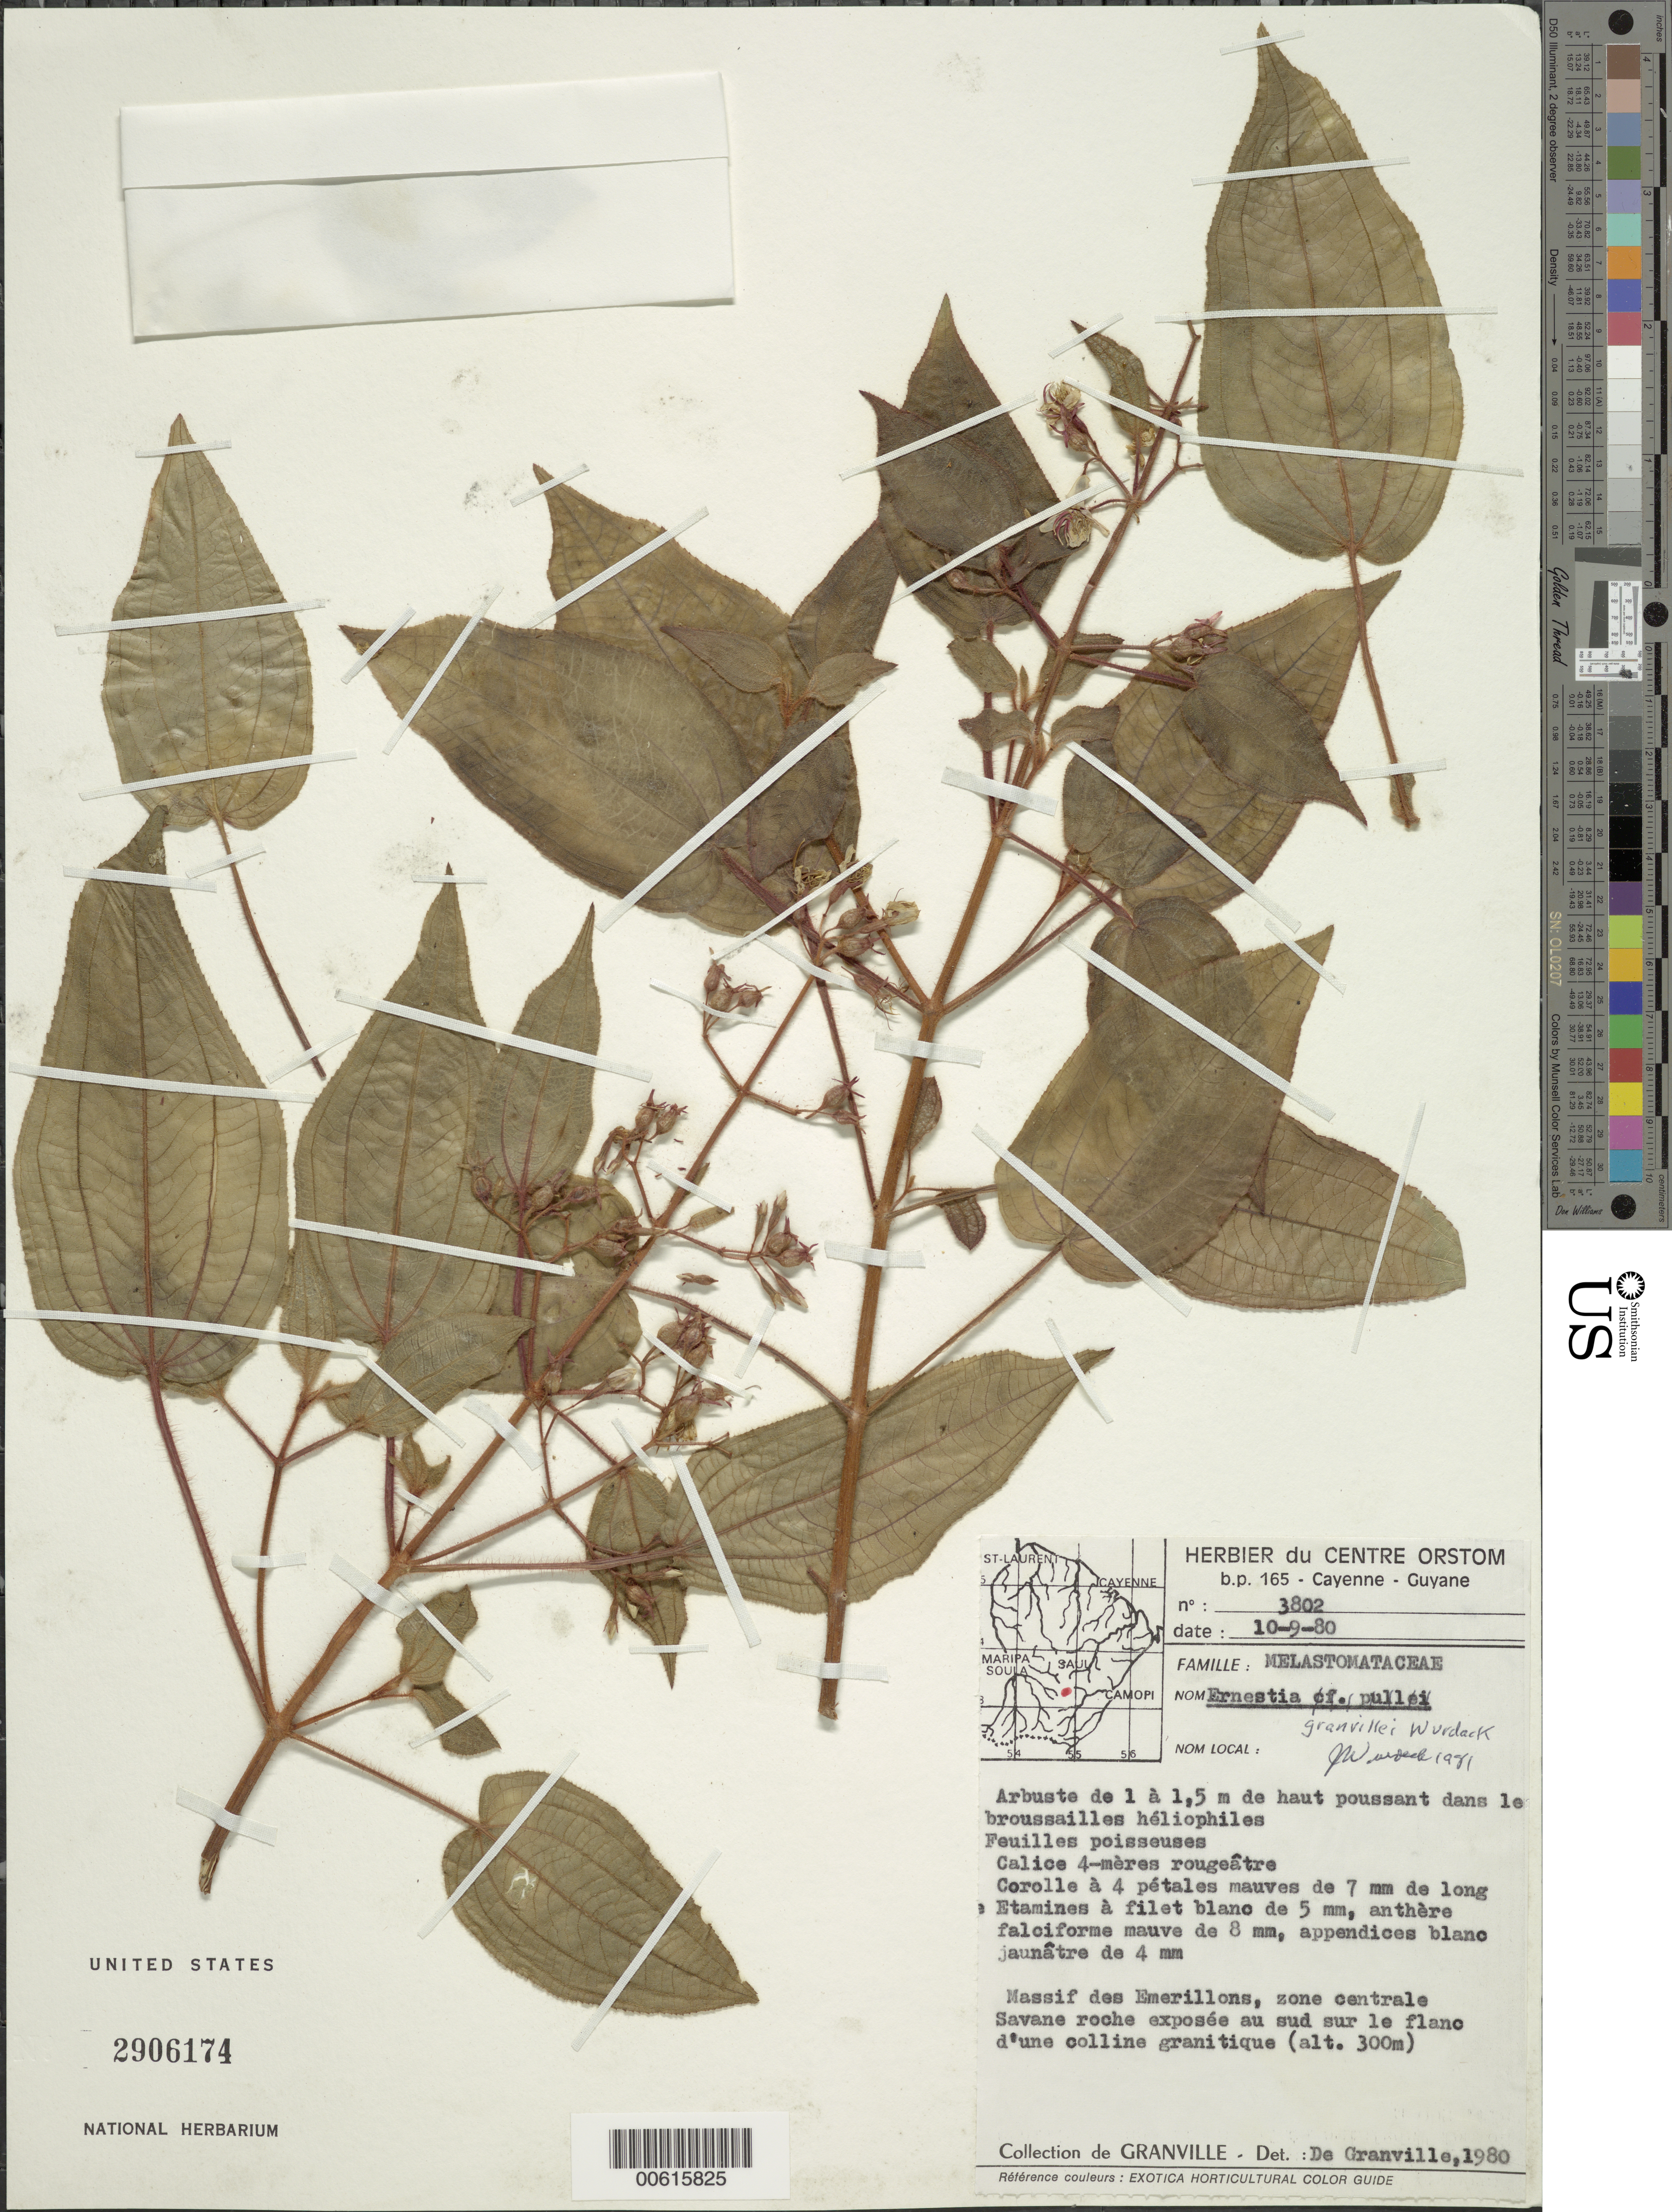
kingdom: Plantae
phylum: Tracheophyta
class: Magnoliopsida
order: Myrtales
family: Melastomataceae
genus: Ernestia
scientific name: Ernestia granvillei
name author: Wurdack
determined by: Wurdack, John J., (US), US (UNITED STATES)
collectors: J.-J. de Granville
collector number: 3802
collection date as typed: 10-Sep-80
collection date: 1980-09-10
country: French Guiana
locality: Émerillon Massif, zone centrale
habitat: Savane roche exposee au sud sur le flanc d'une colline granitique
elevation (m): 300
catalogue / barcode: US 2906174